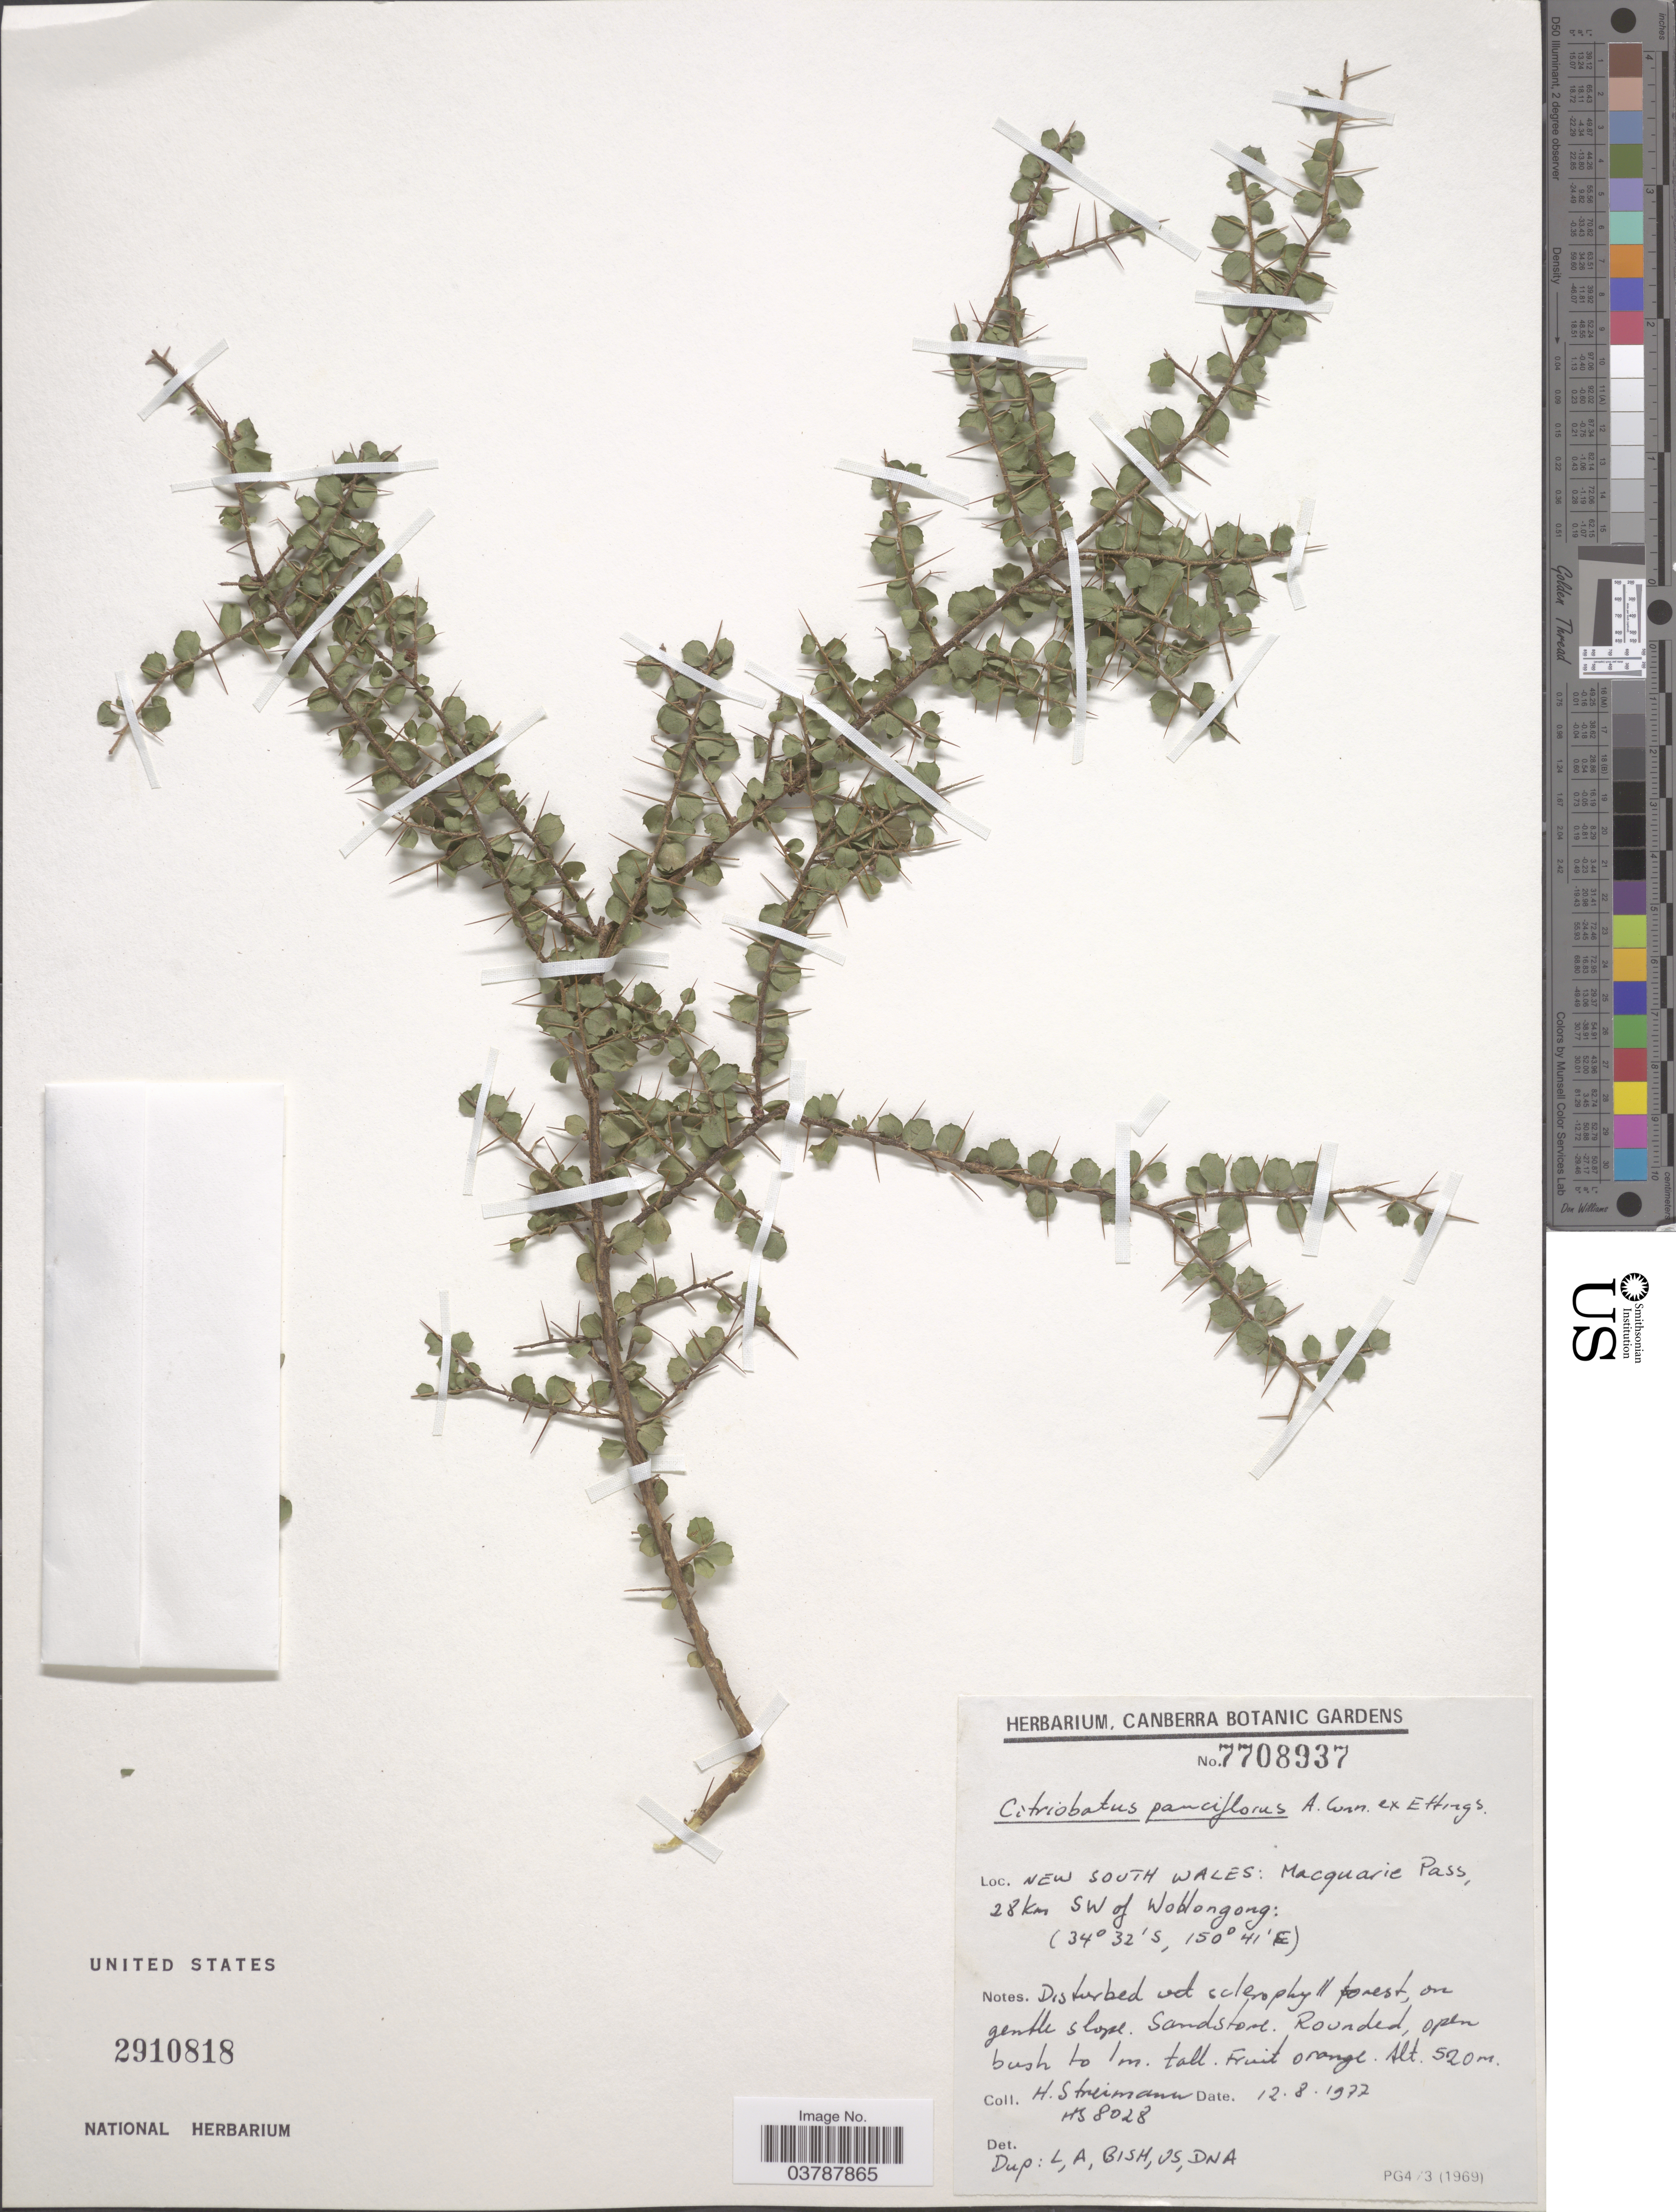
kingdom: Plantae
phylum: Tracheophyta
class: Magnoliopsida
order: Apiales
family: Pittosporaceae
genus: Pittosporum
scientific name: Pittosporum spinescens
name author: (F. Muell.) L.W. Cayzer et al.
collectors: H. Streimann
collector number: HS8028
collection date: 1977-08-12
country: Australia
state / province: New South Wales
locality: Macquarie Pass, 28 km SW of Woblongong.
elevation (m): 520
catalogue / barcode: US 2910818